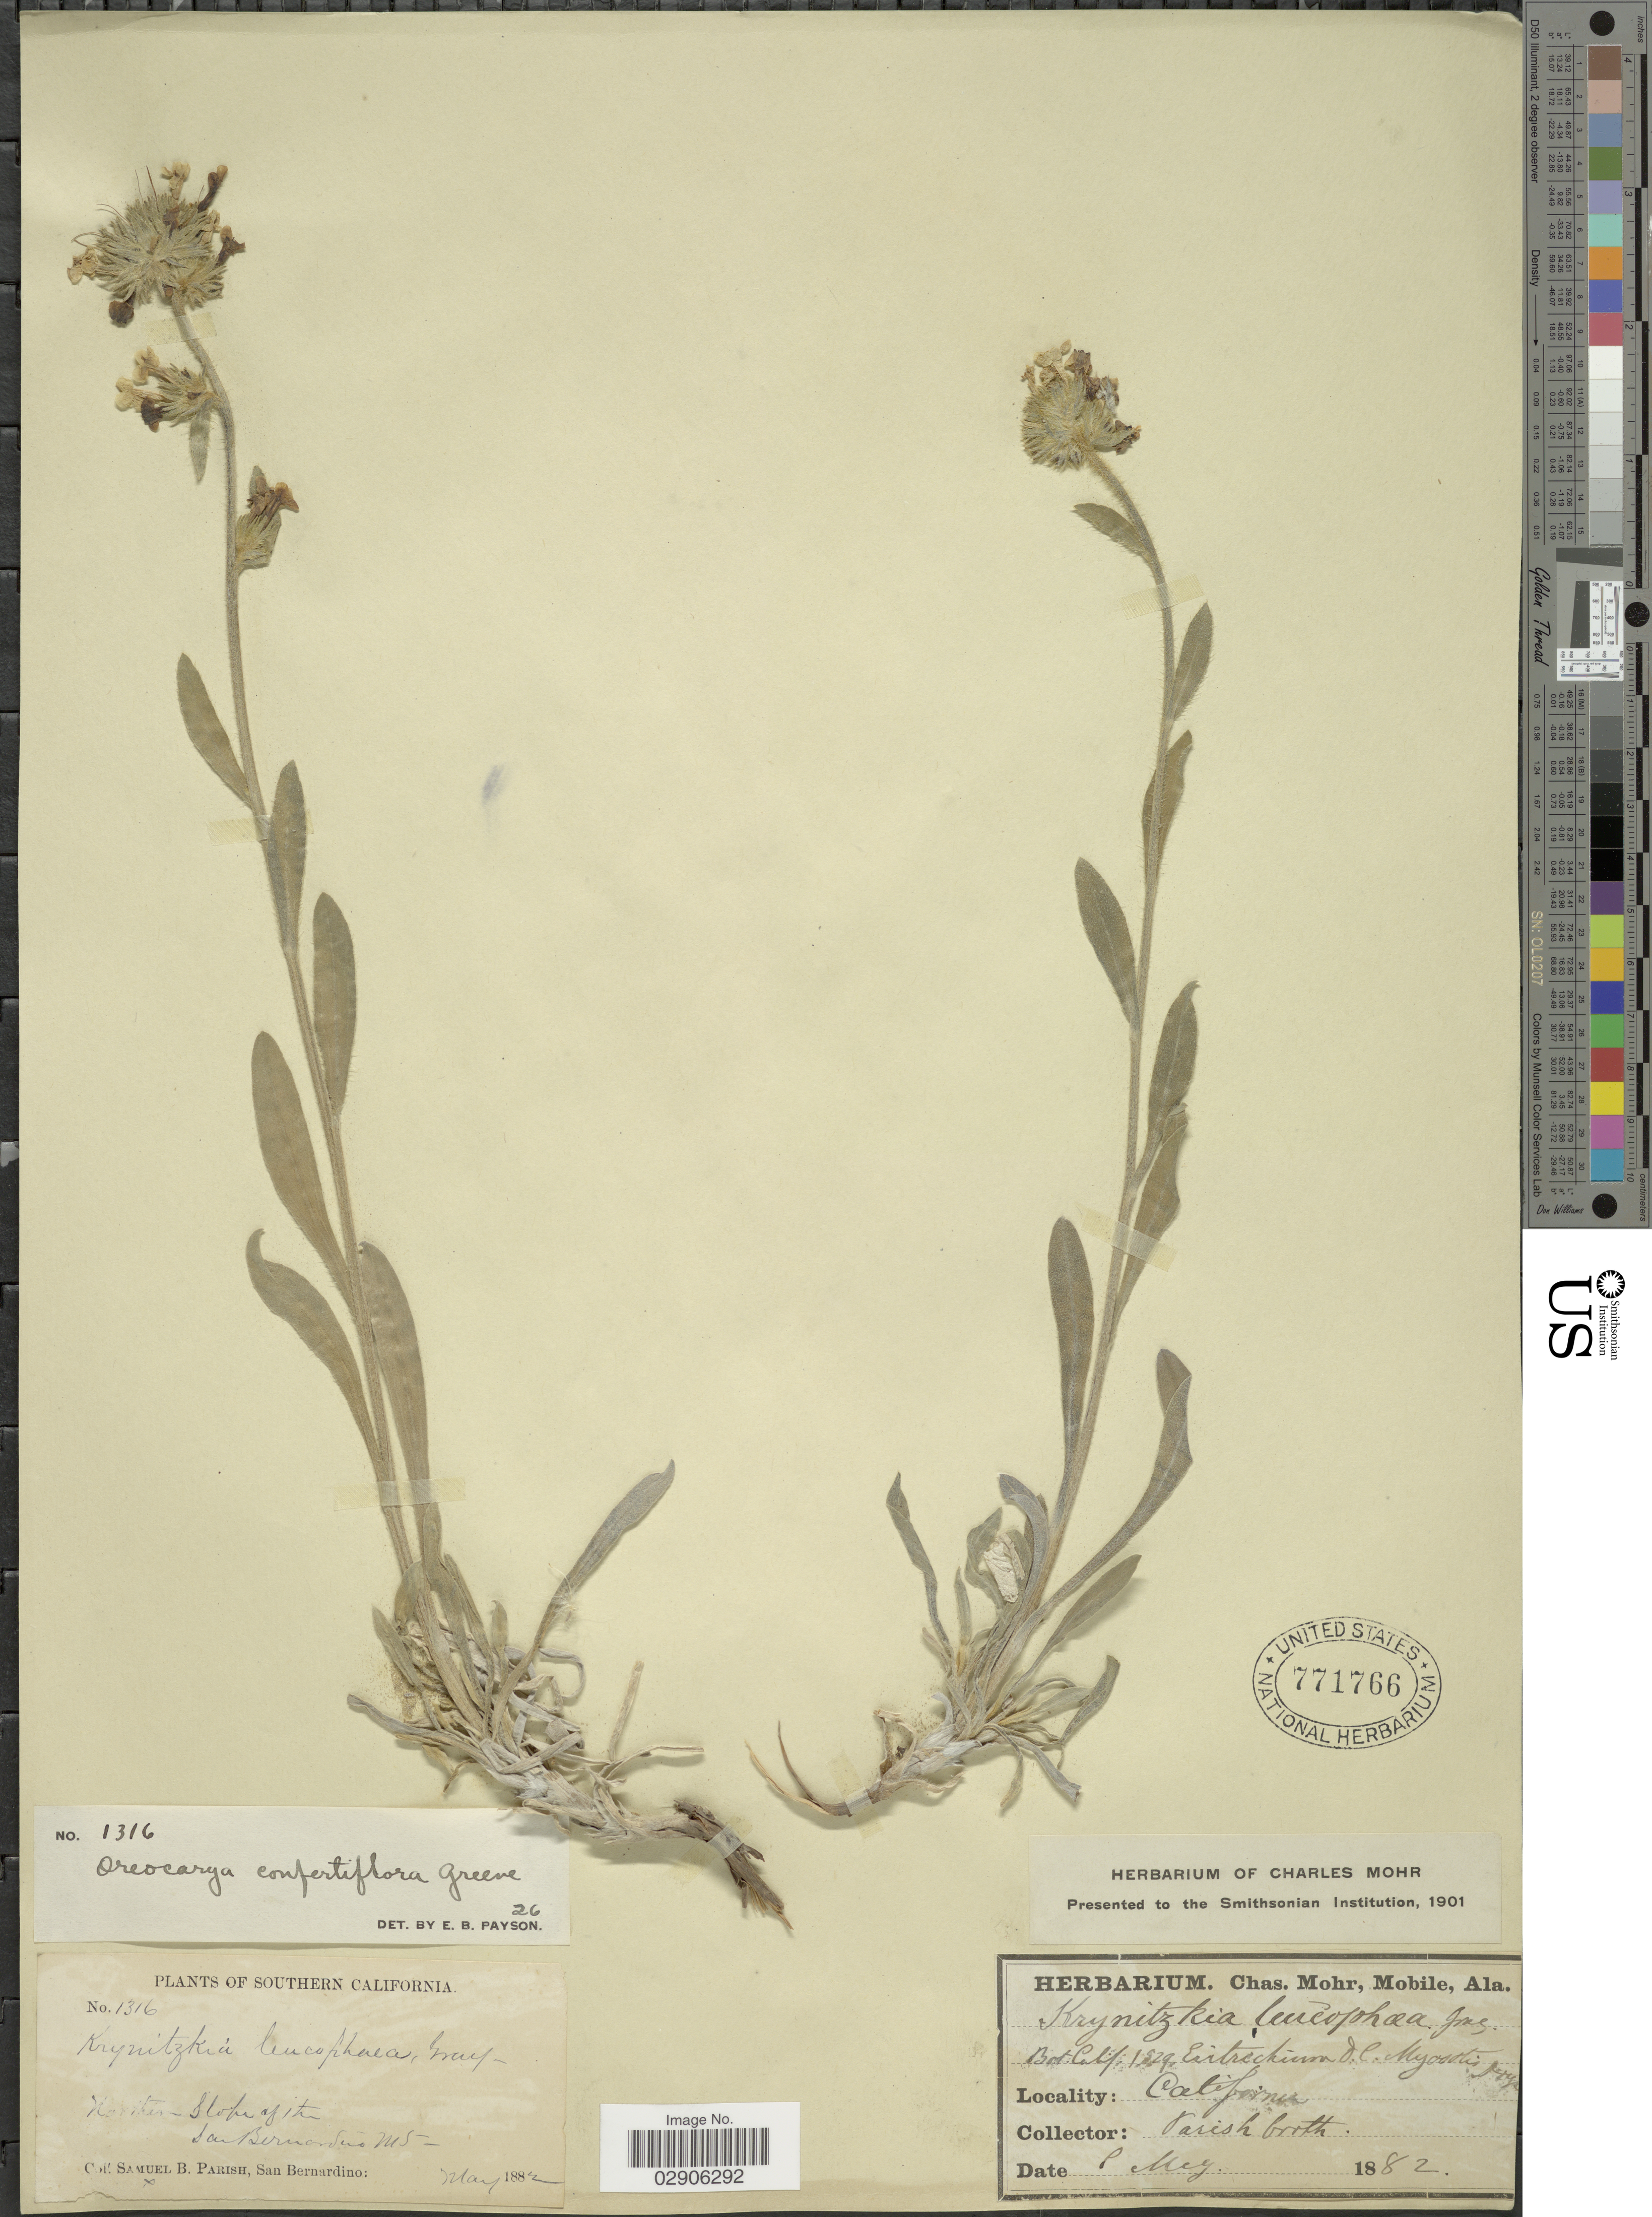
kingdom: Plantae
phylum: Tracheophyta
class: Magnoliopsida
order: Boraginales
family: Boraginaceae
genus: Oreocarya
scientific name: Oreocarya confertiflora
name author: Greene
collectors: S. B. Parish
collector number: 1316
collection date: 1882-05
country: United States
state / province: California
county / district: San Bernardino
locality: Southern California, Northern slope of the San Bernardino Mts.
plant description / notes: Corrected"Northern slope of Mts., San Bernardino Mts." to "Northern slope of the San Bernardino Mts."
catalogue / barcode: US 771766